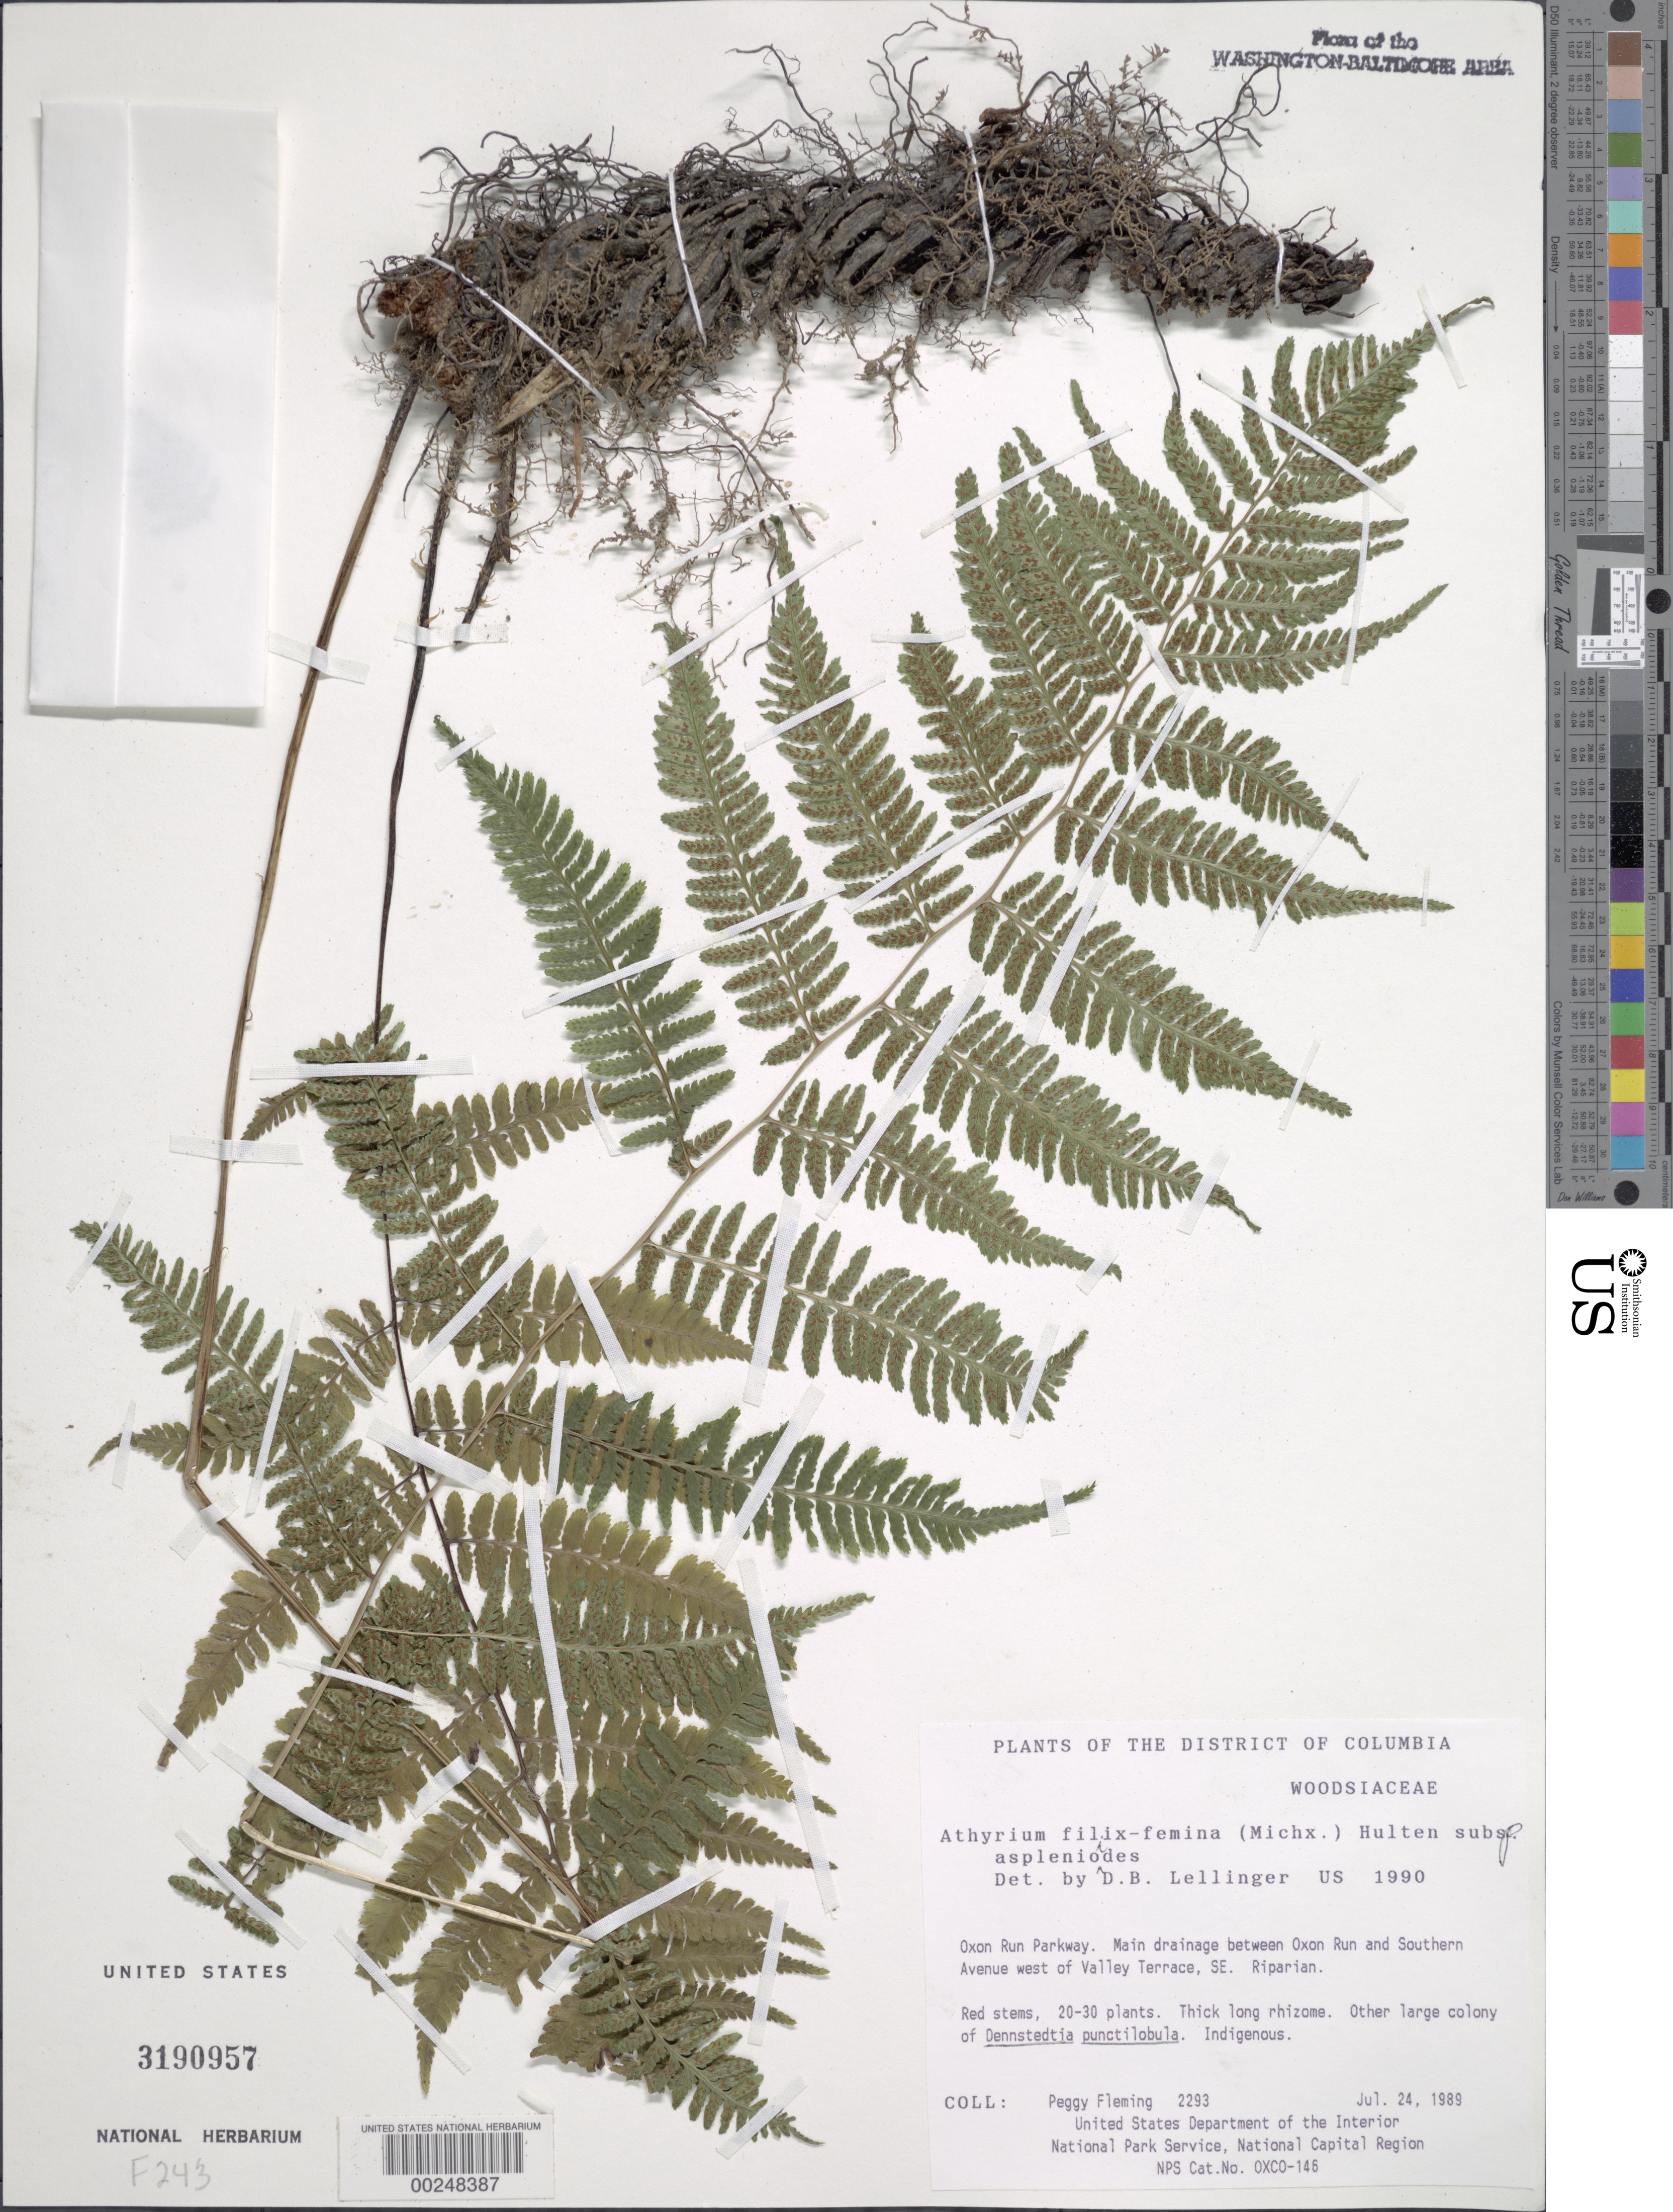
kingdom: Plantae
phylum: Tracheophyta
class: Polypodiopsida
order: Polypodiales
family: Athyriaceae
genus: Athyrium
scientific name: Athyrium filix-femina var. asplenioides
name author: (Michx.) Farw.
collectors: P. Fleming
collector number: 2293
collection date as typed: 24 Jul 1989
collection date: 1989-07-24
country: United States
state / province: District of Columbia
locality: Oxon Run Parkway, between Oxon Run and Southern Ave, W of Valley Terrace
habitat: Main drainage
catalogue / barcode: US 3190957